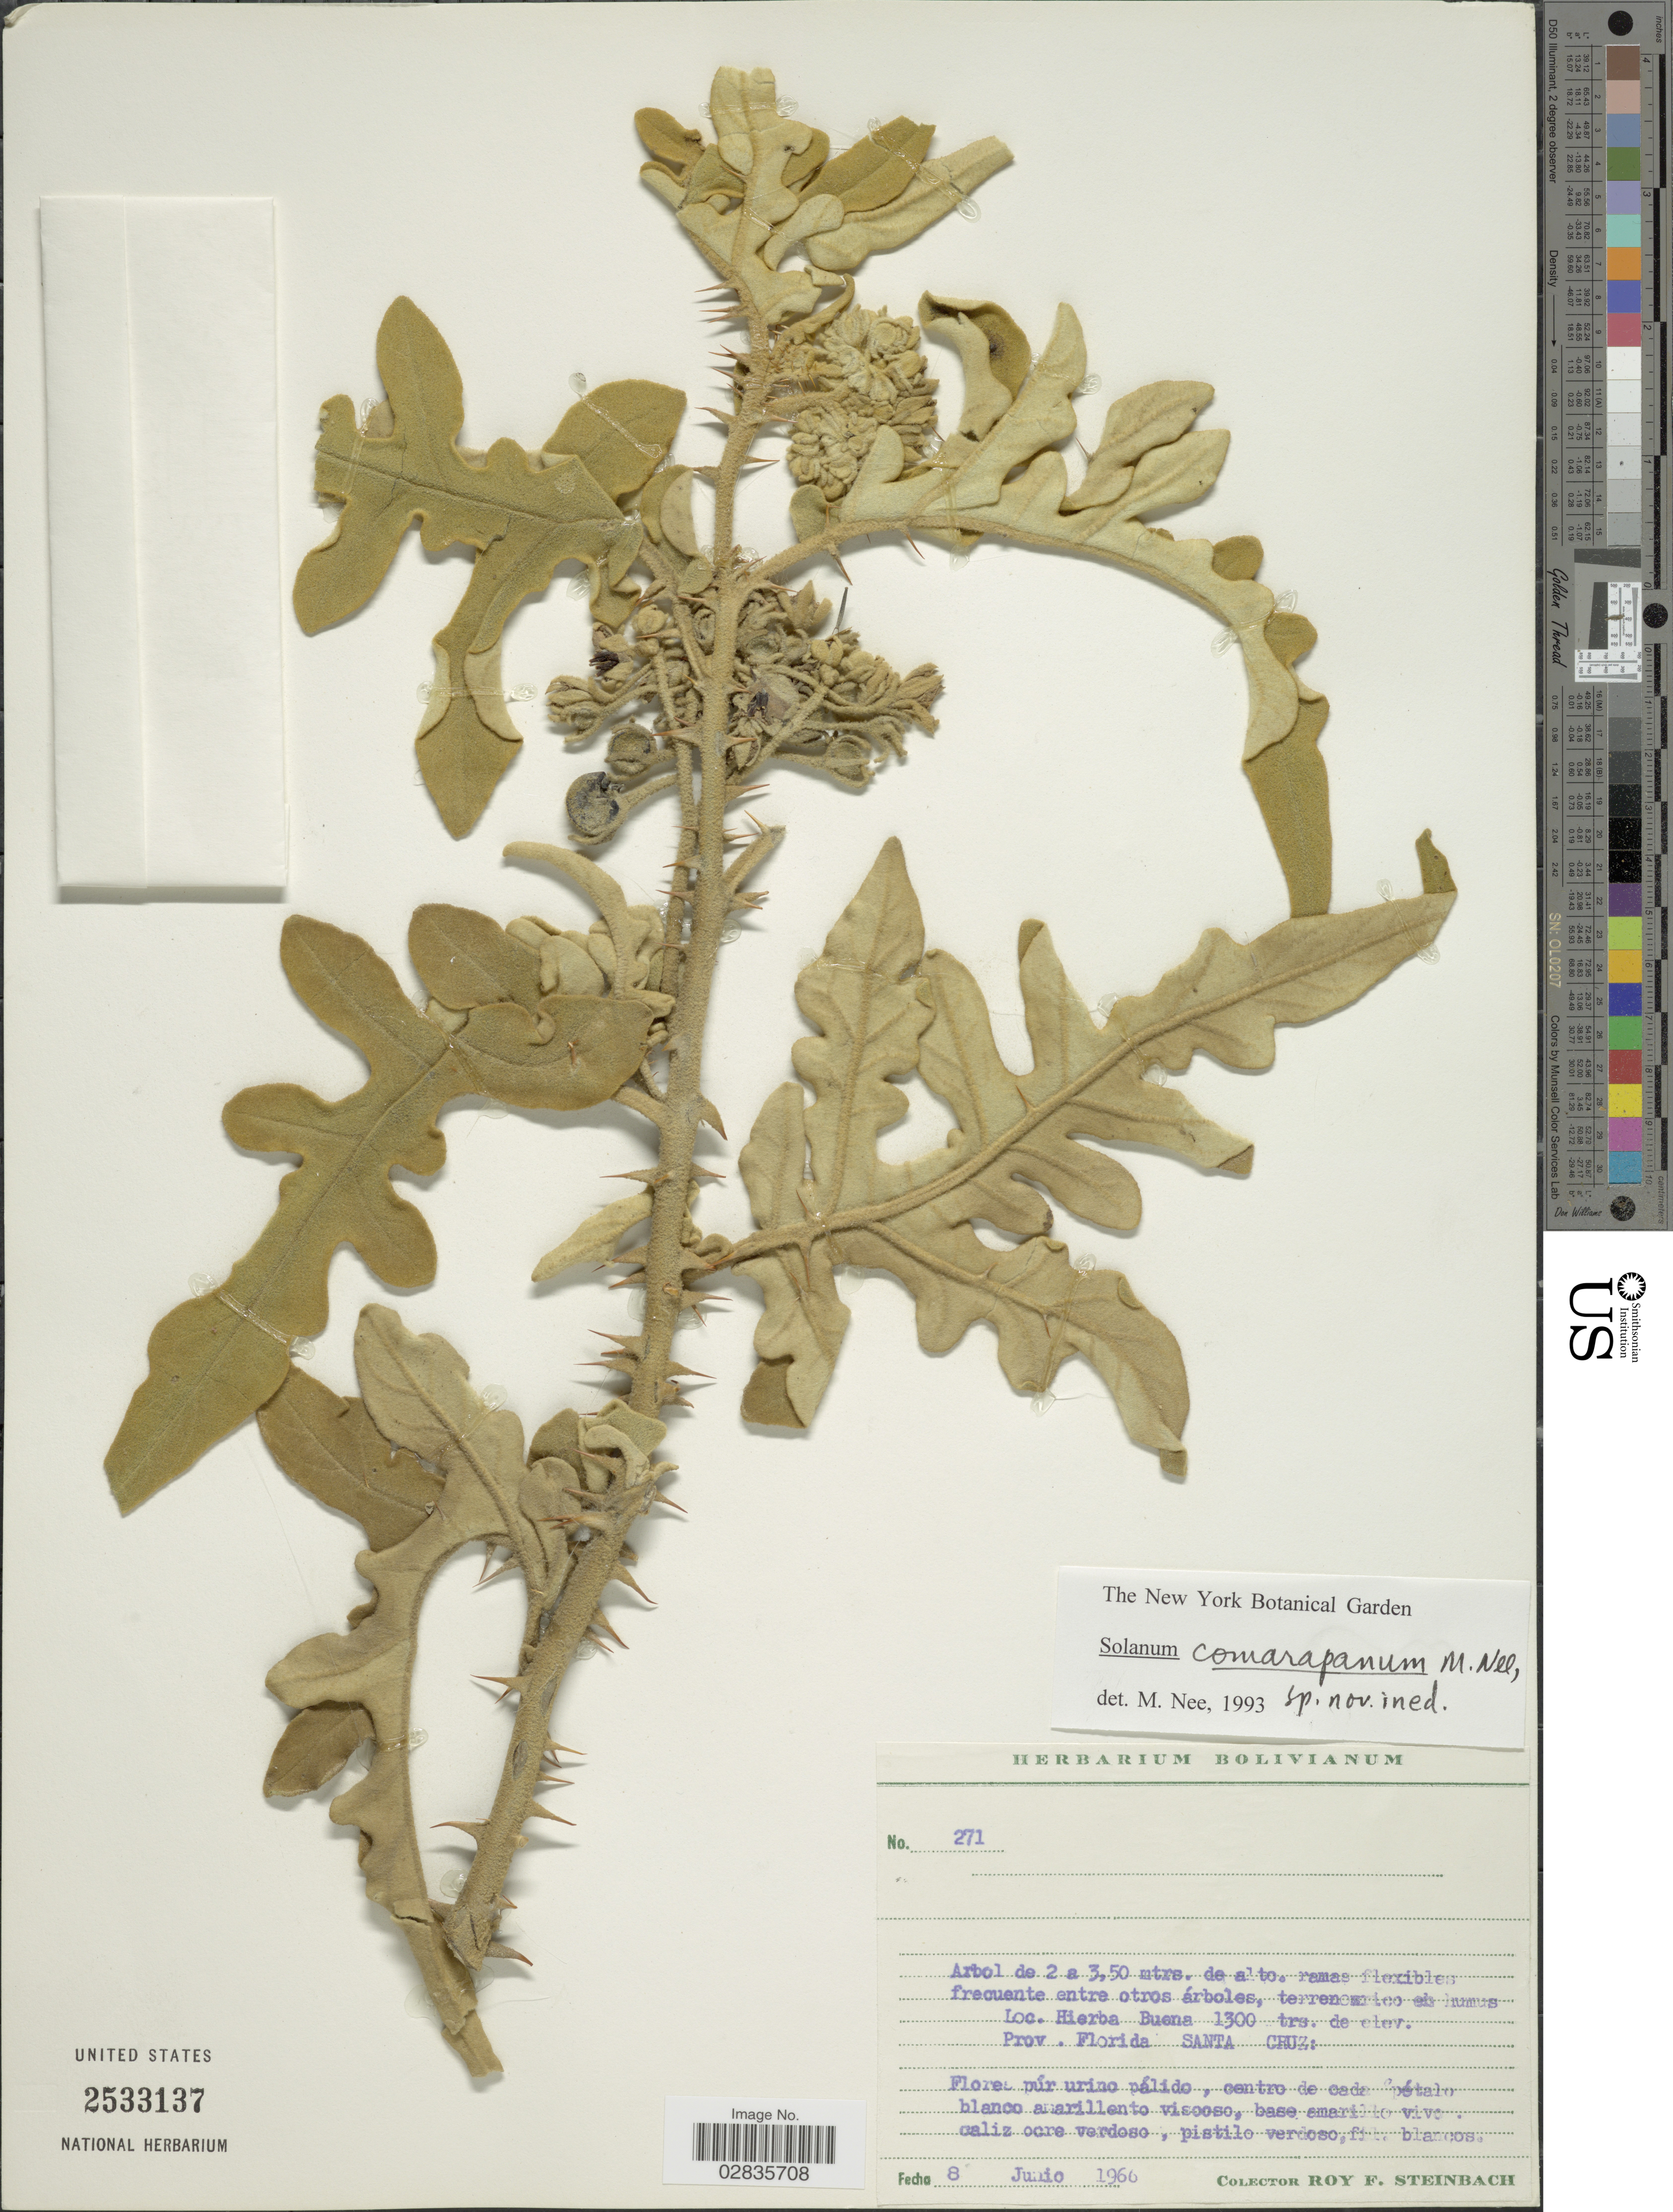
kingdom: Plantae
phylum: Tracheophyta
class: Magnoliopsida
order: Solanales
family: Solanaceae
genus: Solanum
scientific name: Solanum comarapanum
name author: M. Nee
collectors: R. F. Steinbach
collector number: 271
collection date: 1966-06-08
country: Bolivia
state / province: Santa Cruz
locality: Hierba Buena, Prov. Florida.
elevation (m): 1300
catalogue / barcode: US 2533137